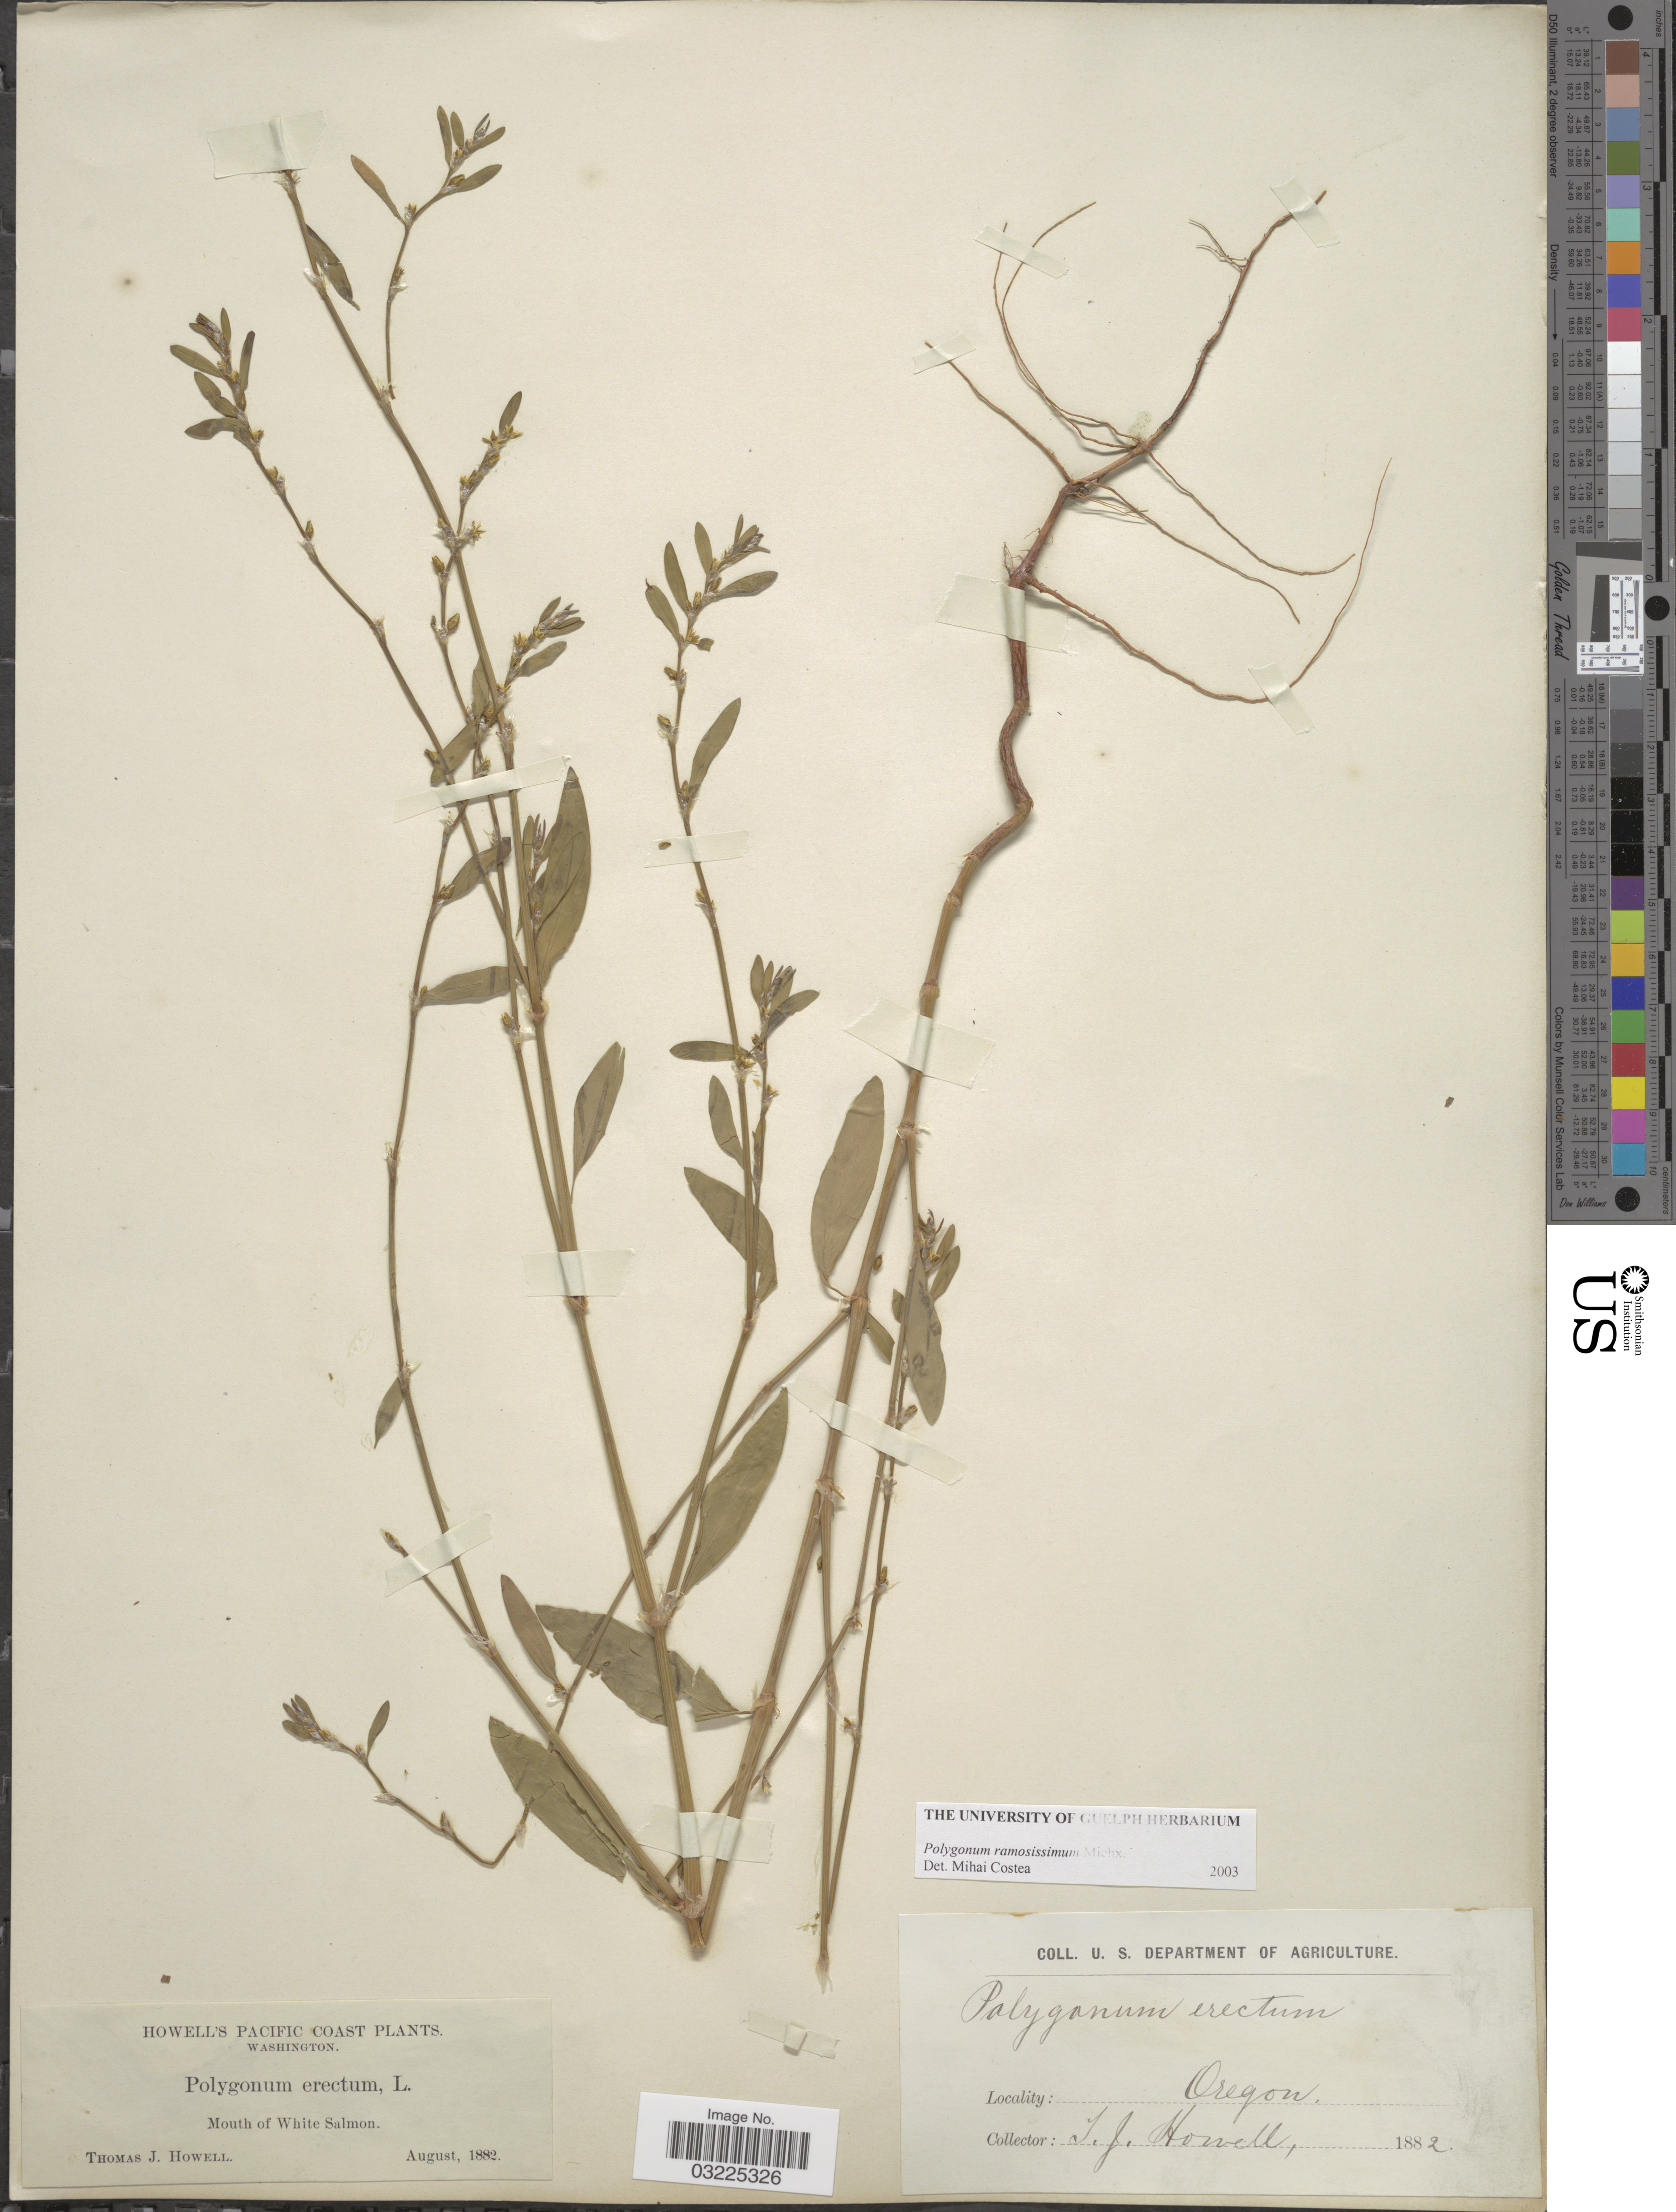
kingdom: Plantae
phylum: Tracheophyta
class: Magnoliopsida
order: Caryophyllales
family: Polygonaceae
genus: Polygonum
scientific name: Polygonum ramosissimum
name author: Michx.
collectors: T. J. Howell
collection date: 1882-08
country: United States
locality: Pacific Coast. Washington. Mouth of White Salmon. Oregon.